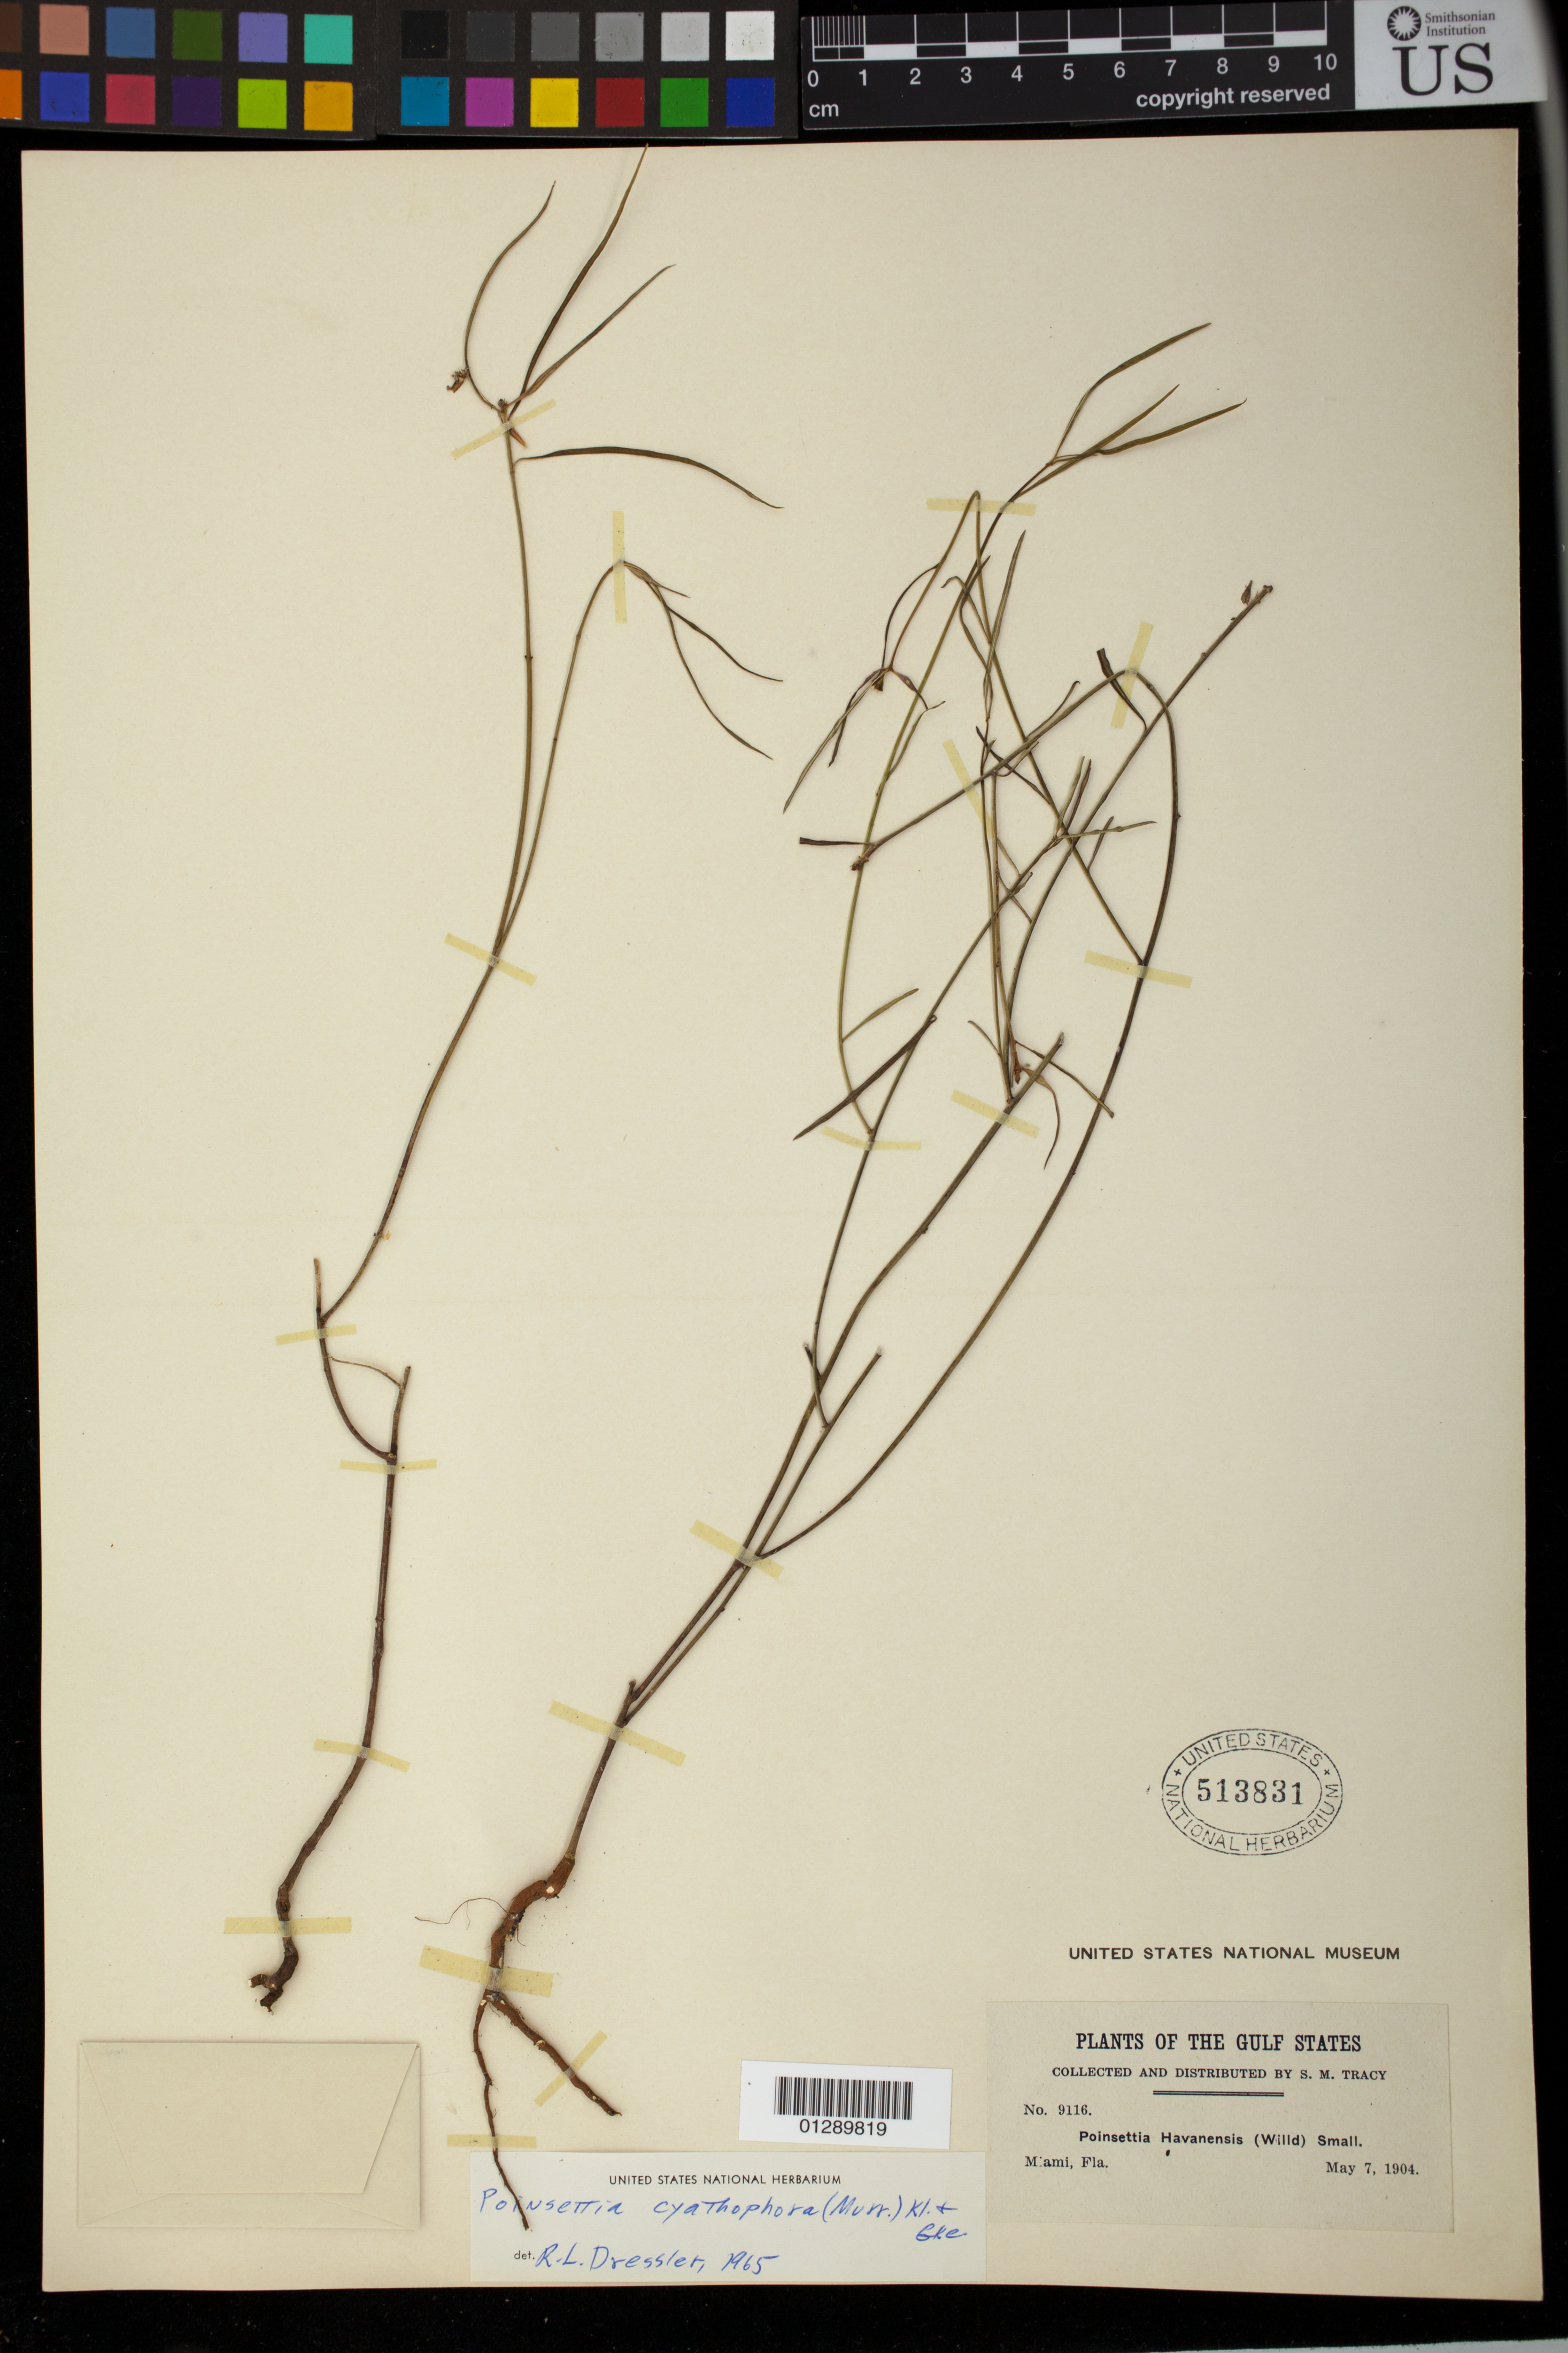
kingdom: Plantae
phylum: Tracheophyta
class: Magnoliopsida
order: Malpighiales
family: Euphorbiaceae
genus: Euphorbia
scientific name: Euphorbia heterophylla var. cyathophora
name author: (Murr.) Griseb.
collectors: S. M. Tracy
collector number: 9116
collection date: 1904-05-07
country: United States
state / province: Florida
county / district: Miami-Dade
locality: Miami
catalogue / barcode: US 513831